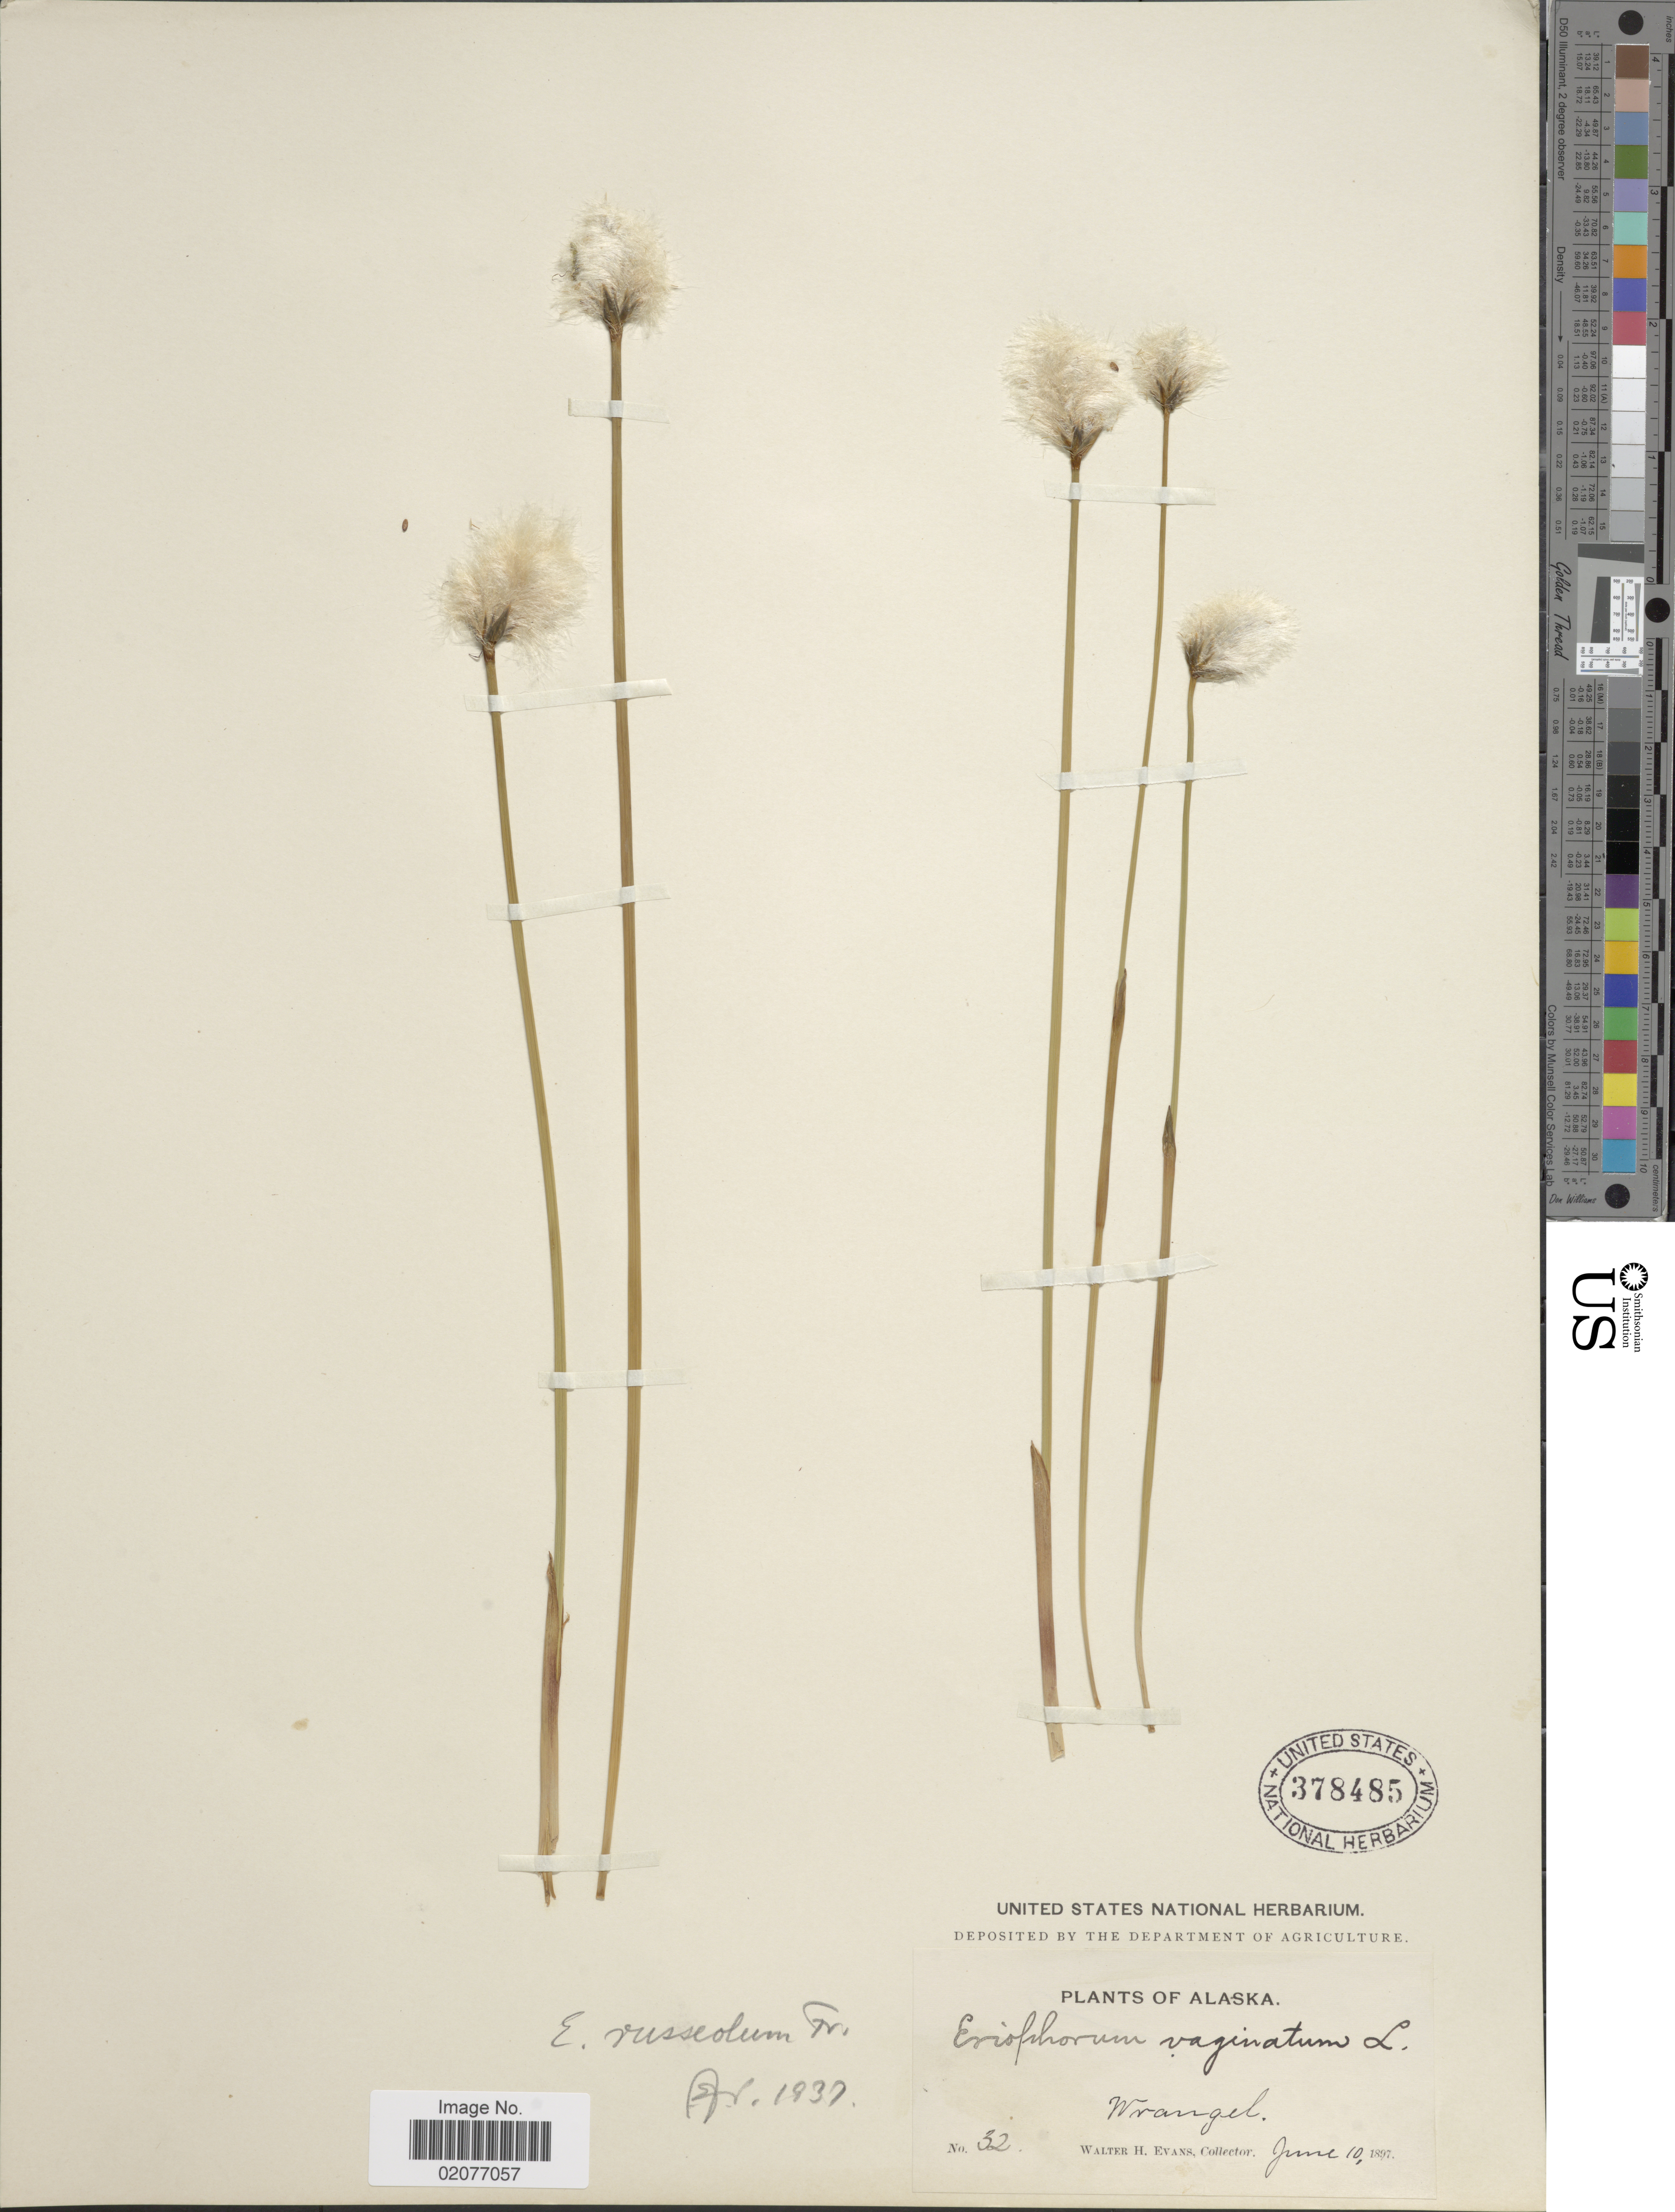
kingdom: Plantae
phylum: Tracheophyta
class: Liliopsida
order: Poales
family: Cyperaceae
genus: Eriophorum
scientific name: Eriophorum x medium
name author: Andersson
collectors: W. H. Evans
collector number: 32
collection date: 1897-06-10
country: United States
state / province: Alaska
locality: Wrangell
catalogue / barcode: US 378485